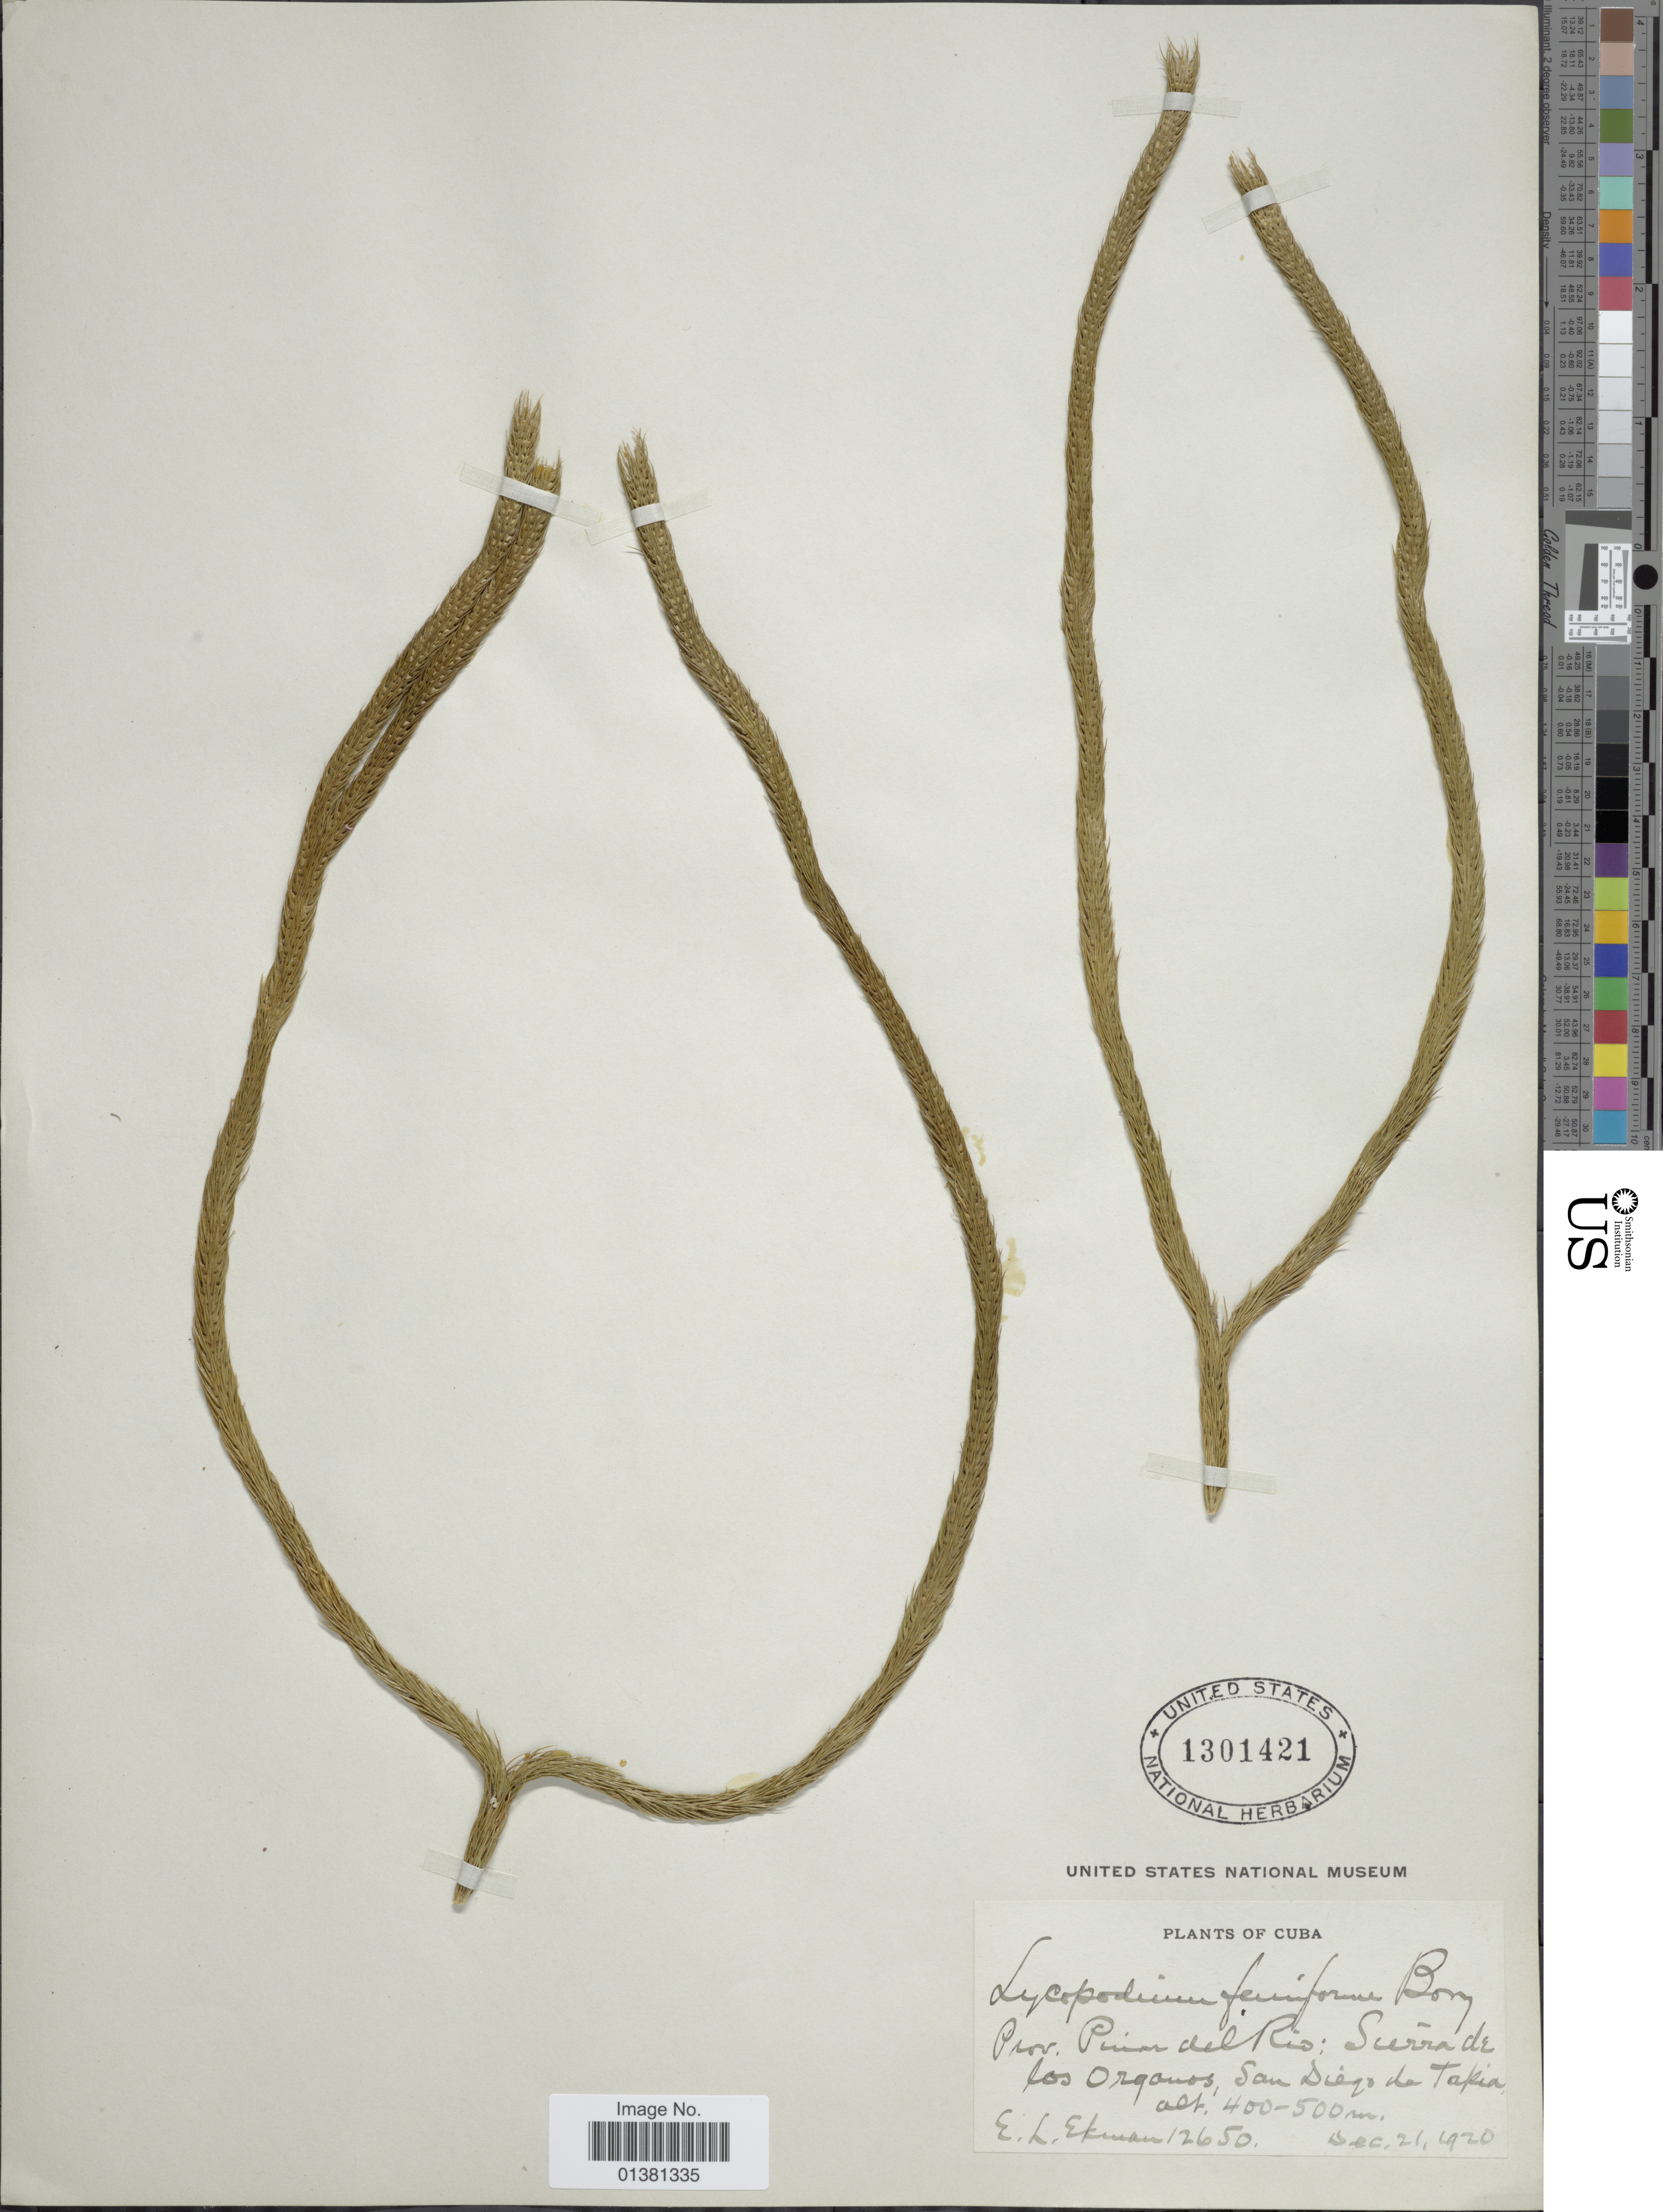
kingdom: Plantae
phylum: Tracheophyta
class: Lycopodiopsida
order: Lycopodiales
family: Lycopodiaceae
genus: Phlegmariurus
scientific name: Phlegmariurus funiformis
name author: (Cham. & Spring) B. Øllg.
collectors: E. L. Ekman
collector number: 12650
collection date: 1920-12-21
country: Cuba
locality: Prov. Pinar del Rio: Sierra de los Organos, San Diego de Tapia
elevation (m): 400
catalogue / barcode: US 1301421